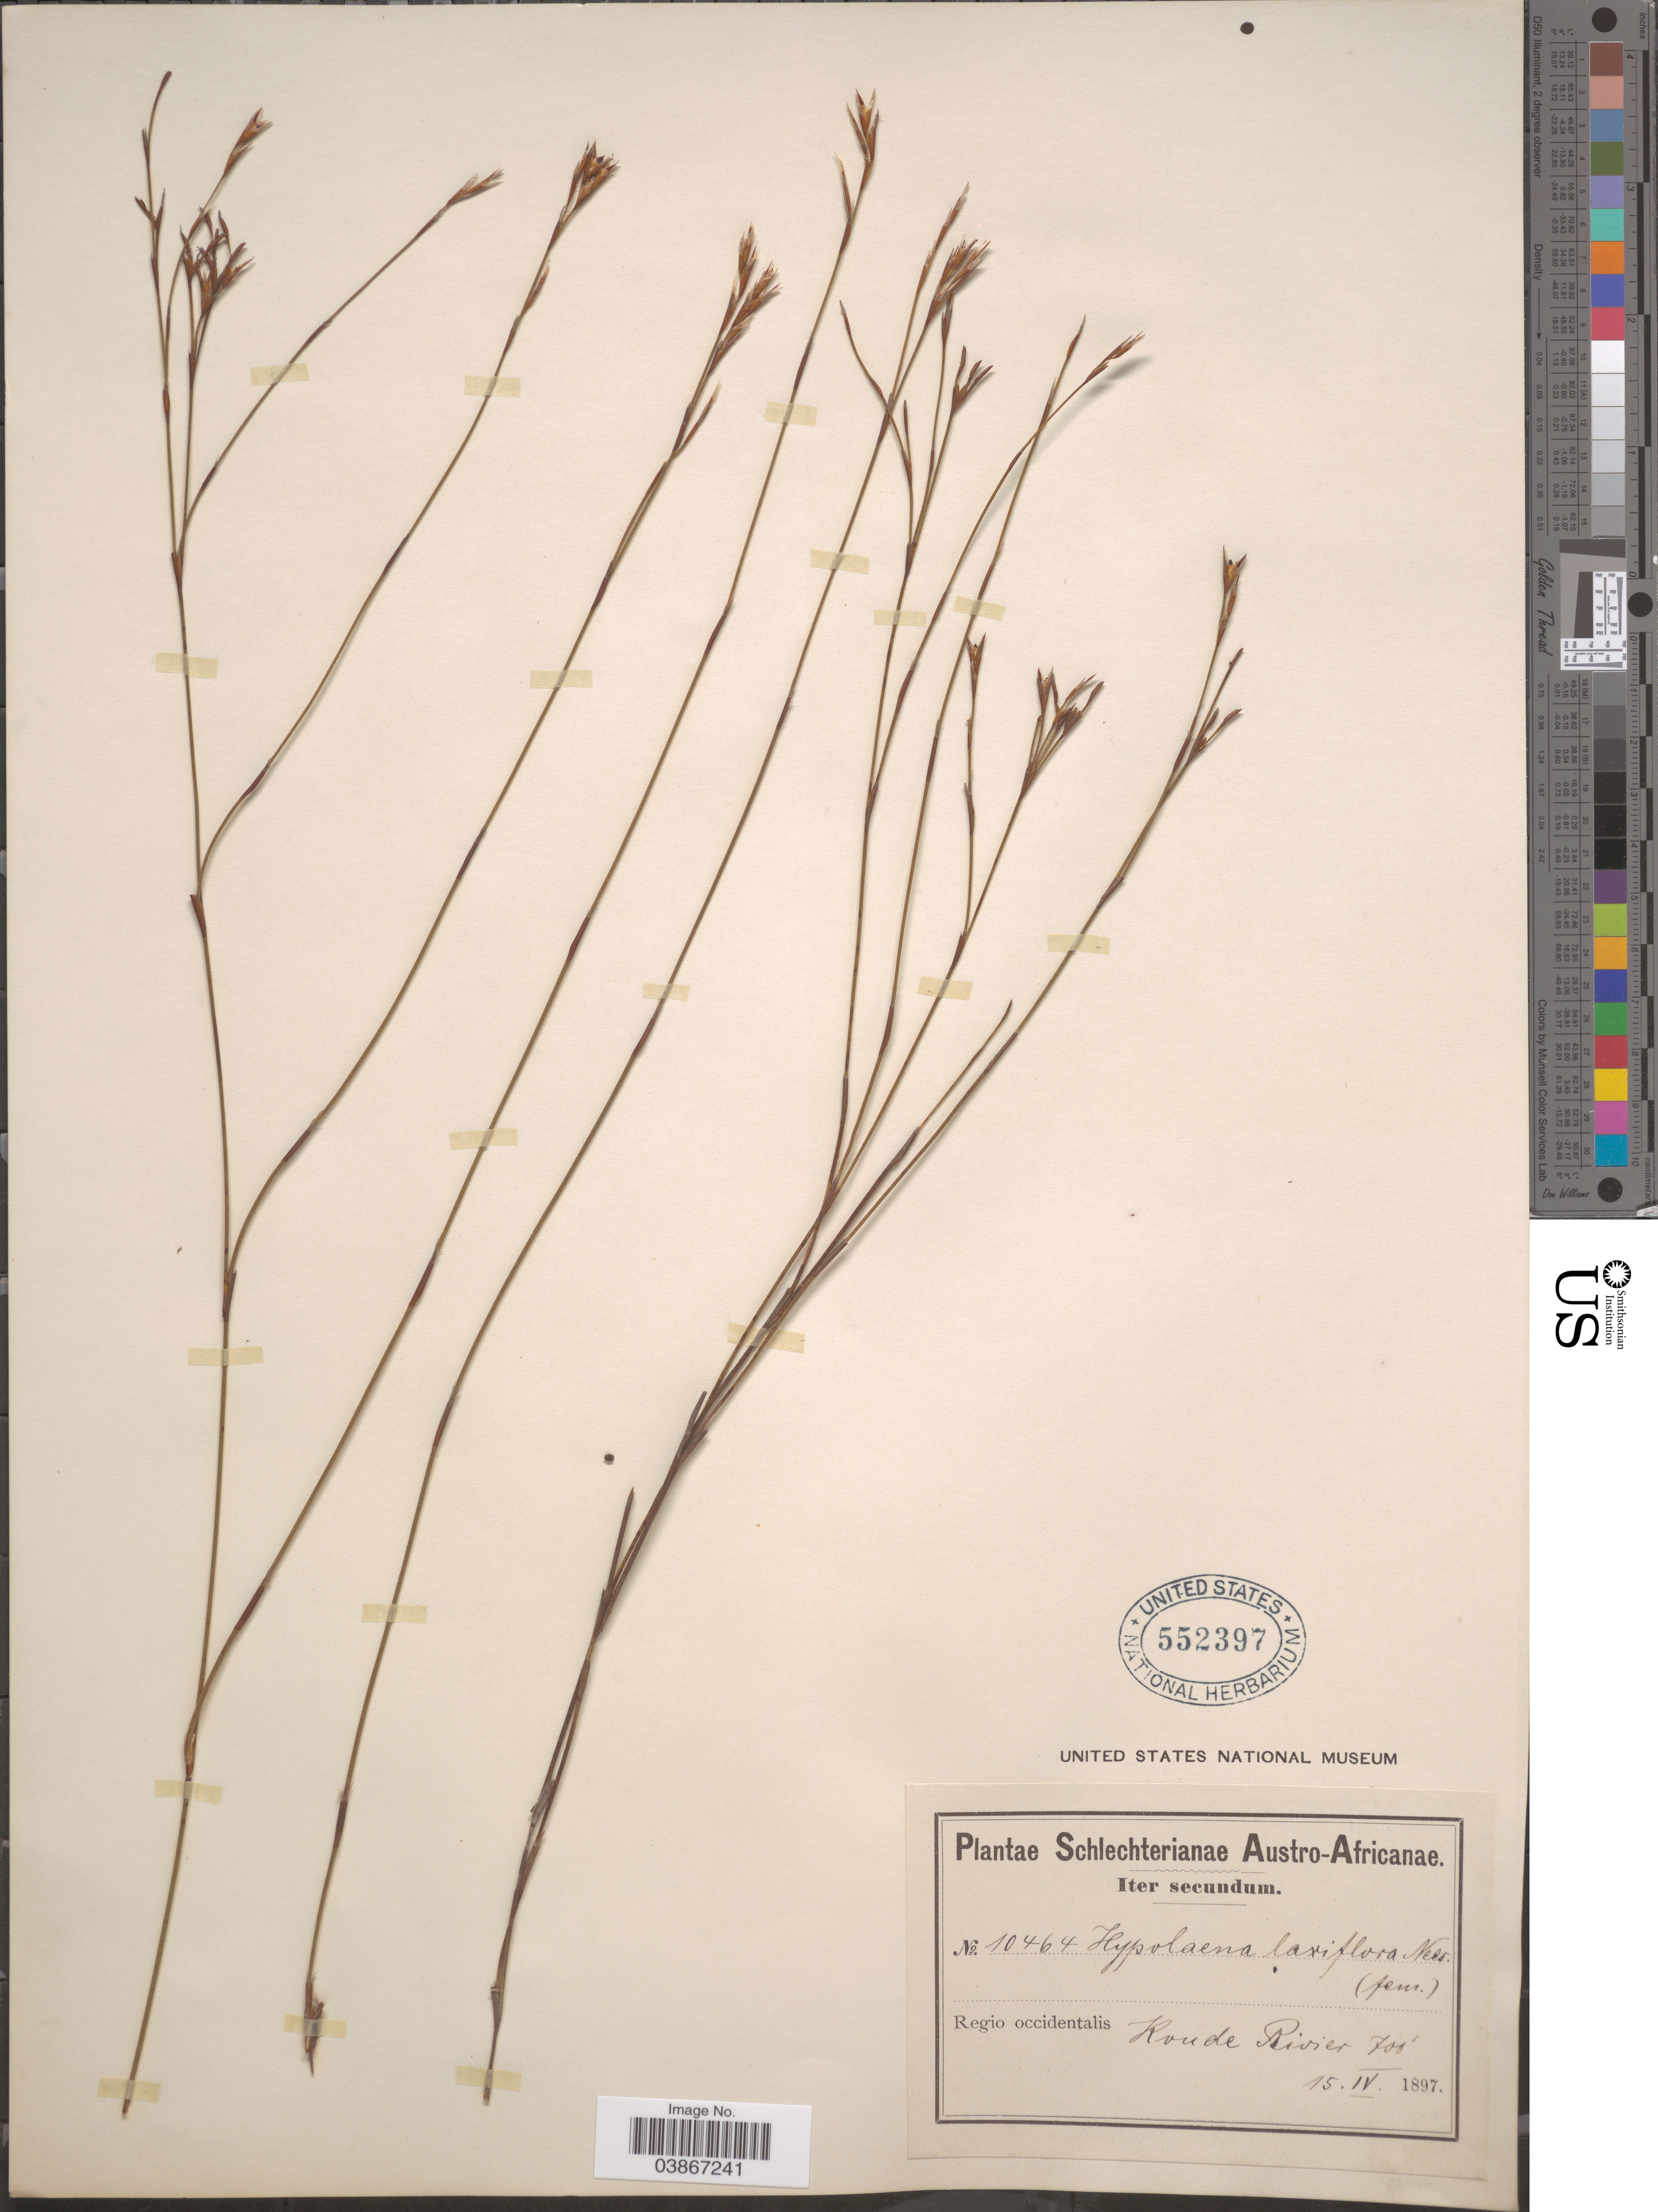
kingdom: Plantae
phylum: Tracheophyta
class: Liliopsida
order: Poales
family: Restionaceae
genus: Hypolaena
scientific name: Hypolaena laxiflora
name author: Nees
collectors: Schlechter, --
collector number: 10464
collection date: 1897-04-15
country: South Africa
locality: Austro-Africanae. Regio occidentalis. Koude Rivier.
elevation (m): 213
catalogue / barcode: US 552397